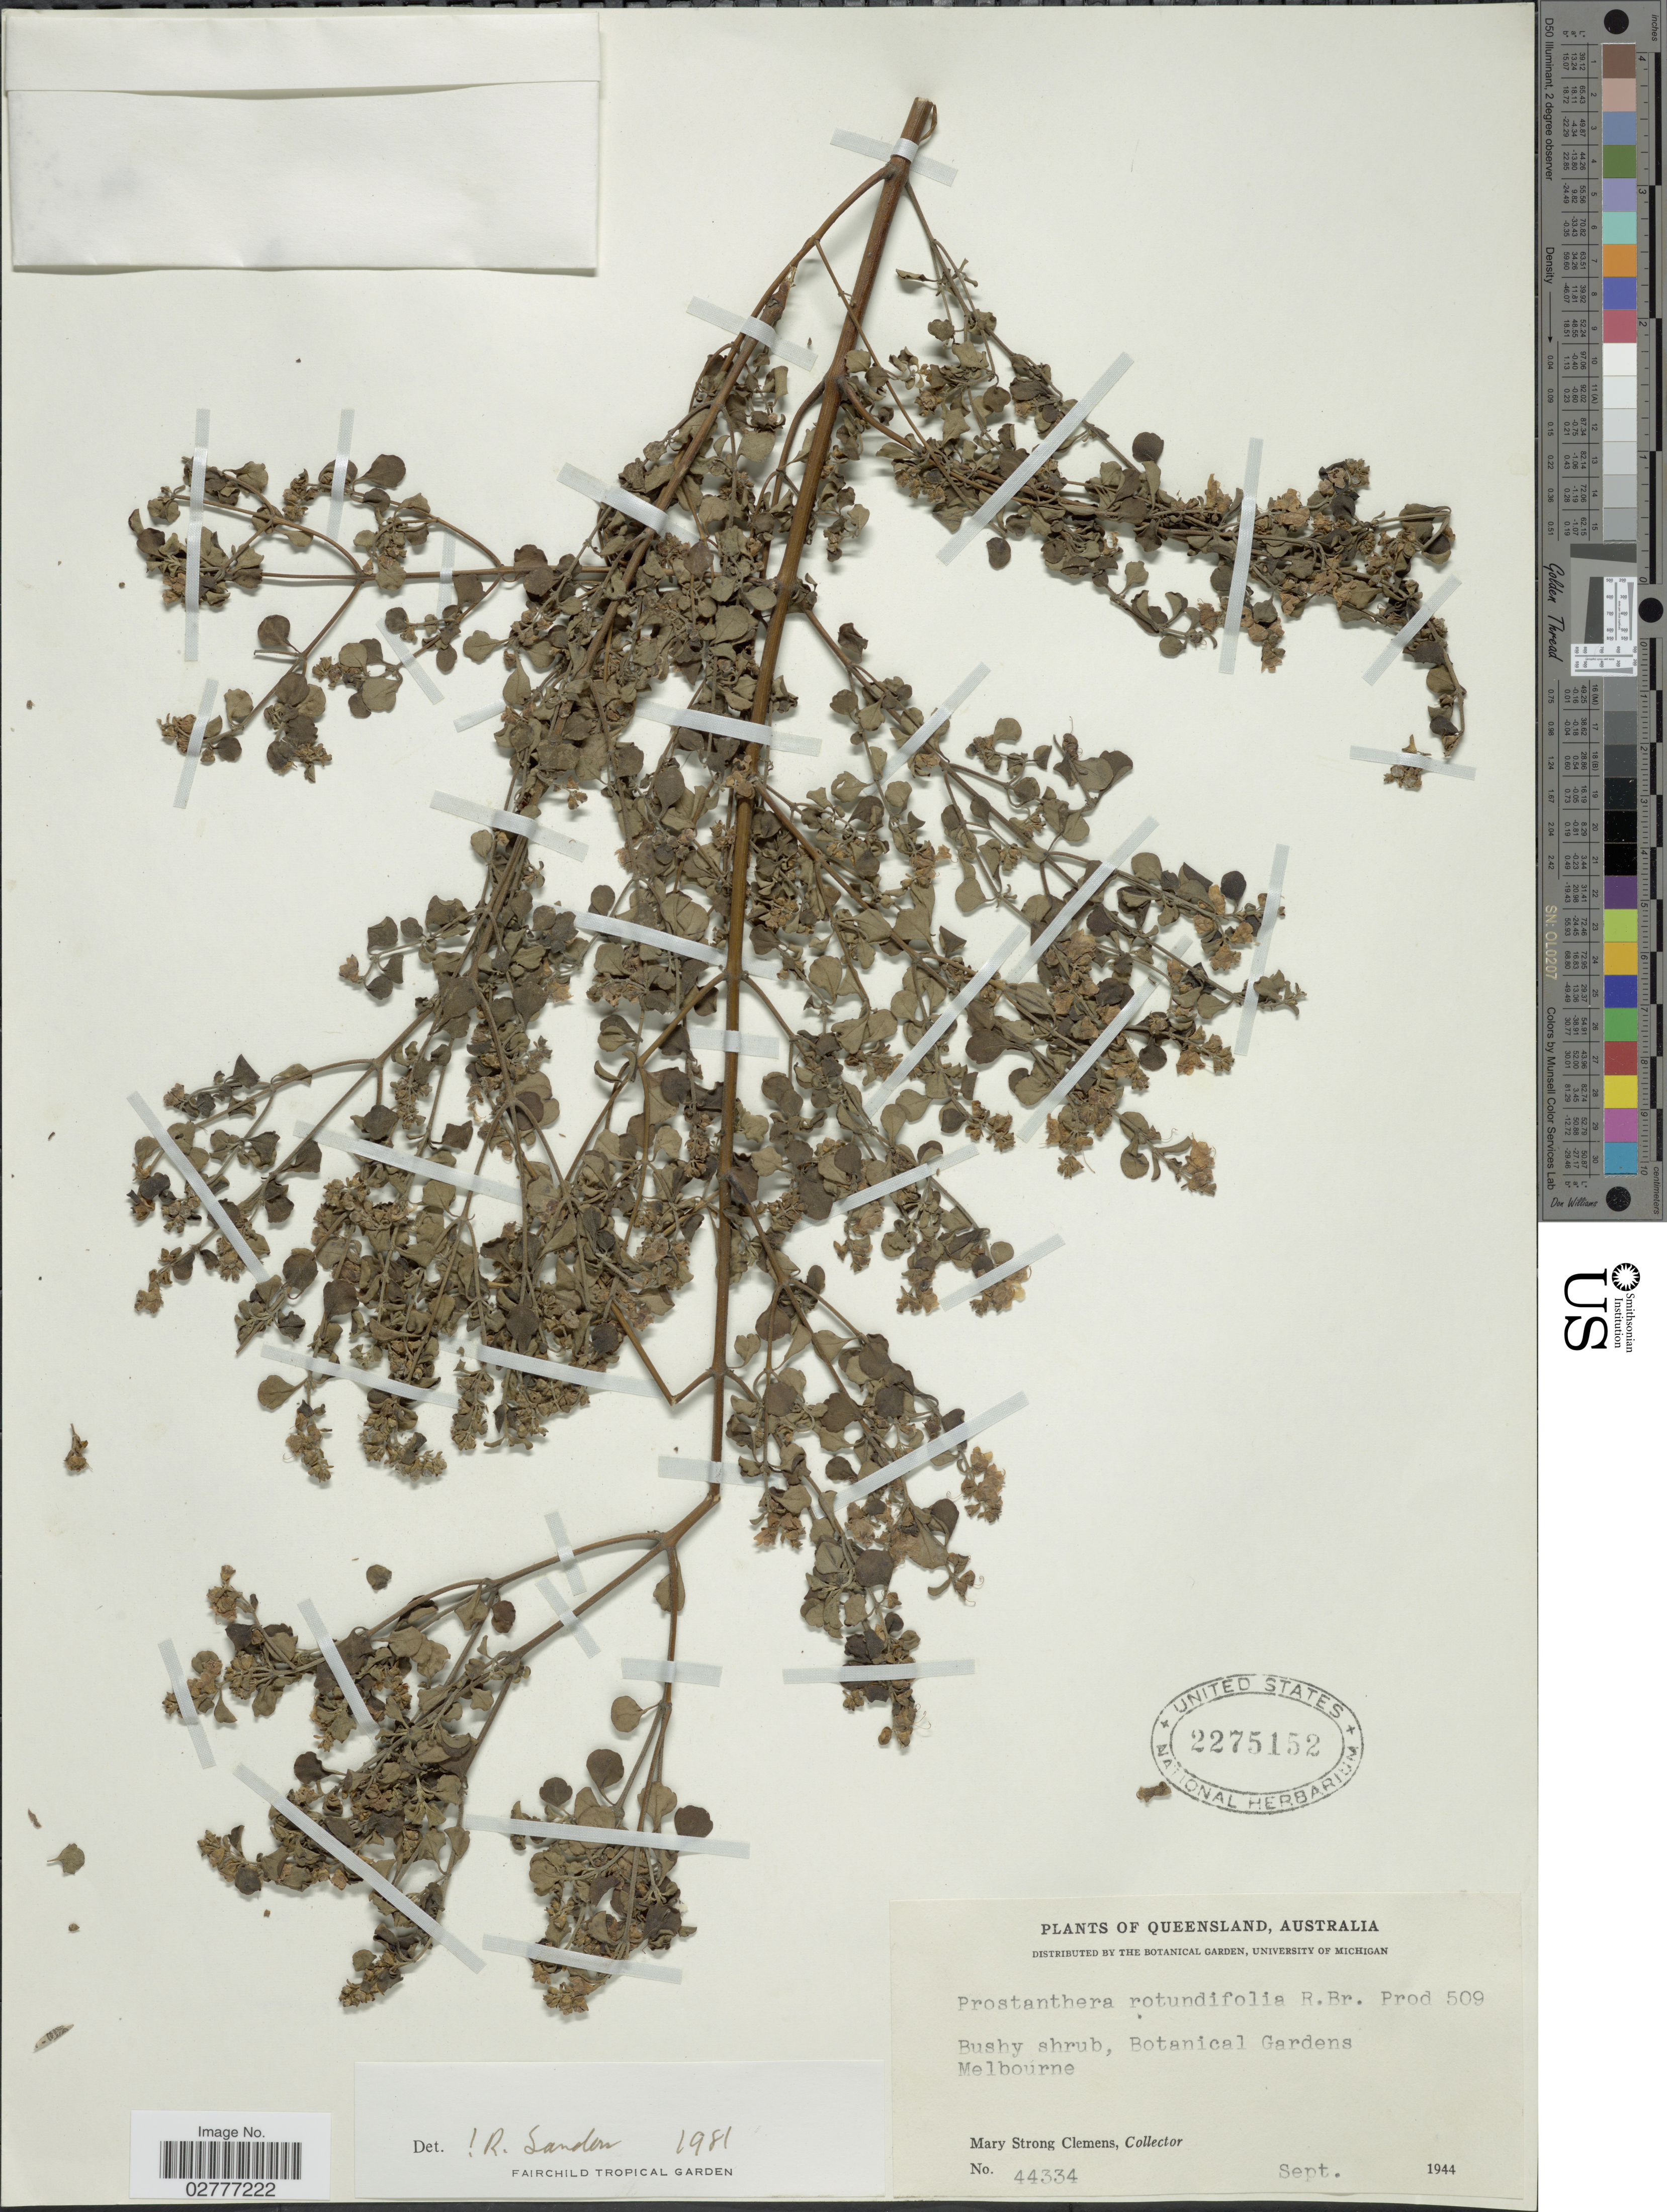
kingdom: Plantae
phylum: Tracheophyta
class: Magnoliopsida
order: Lamiales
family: Lamiaceae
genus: Prostanthera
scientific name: Prostanthera rotundifolia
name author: R. Br.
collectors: M. S. Clemens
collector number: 44334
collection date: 1944-09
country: Australia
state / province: Queensland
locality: Botanical Gardens, Melbourne.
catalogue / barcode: US 2275152